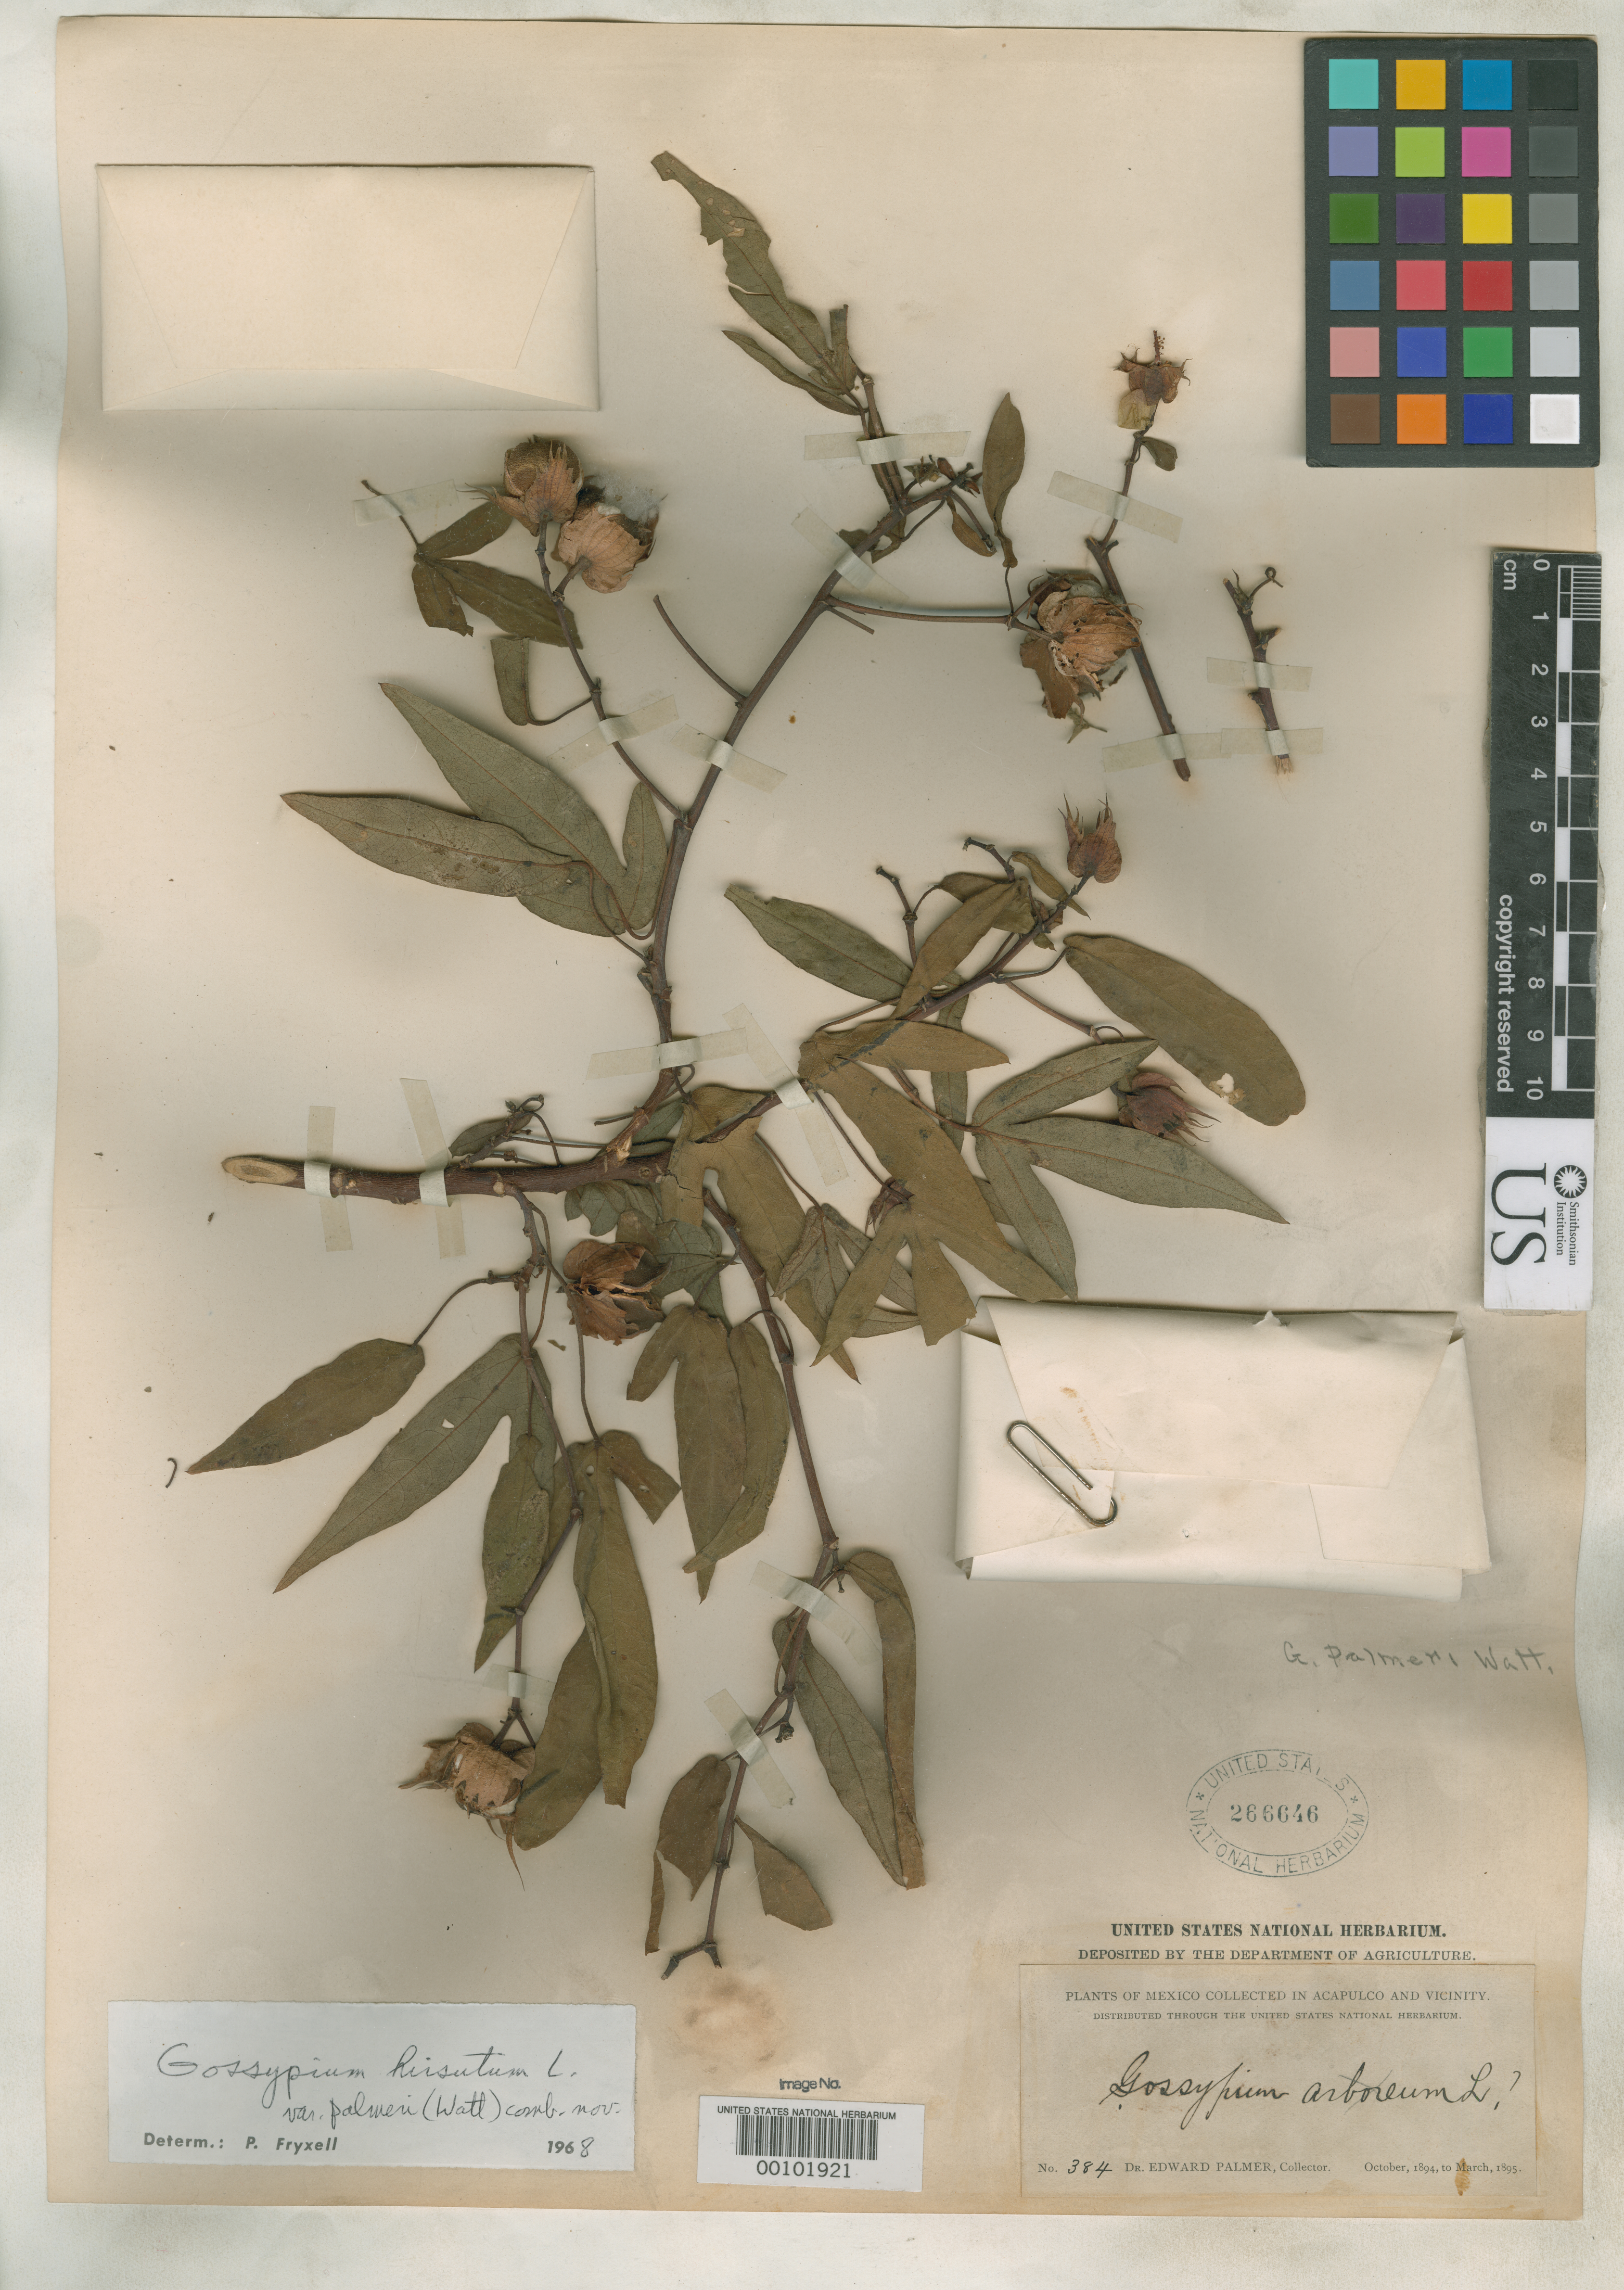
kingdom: Plantae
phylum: Tracheophyta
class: Magnoliopsida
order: Malvales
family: Malvaceae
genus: Gossypium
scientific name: Gossypium palmeri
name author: G. Watt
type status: Type Collection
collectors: E. Palmer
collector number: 384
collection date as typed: Oct 1894 to -- Mar 1895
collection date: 1894-10/1895-03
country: Mexico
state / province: Guerrero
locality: Acapulco.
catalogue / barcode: US 266646